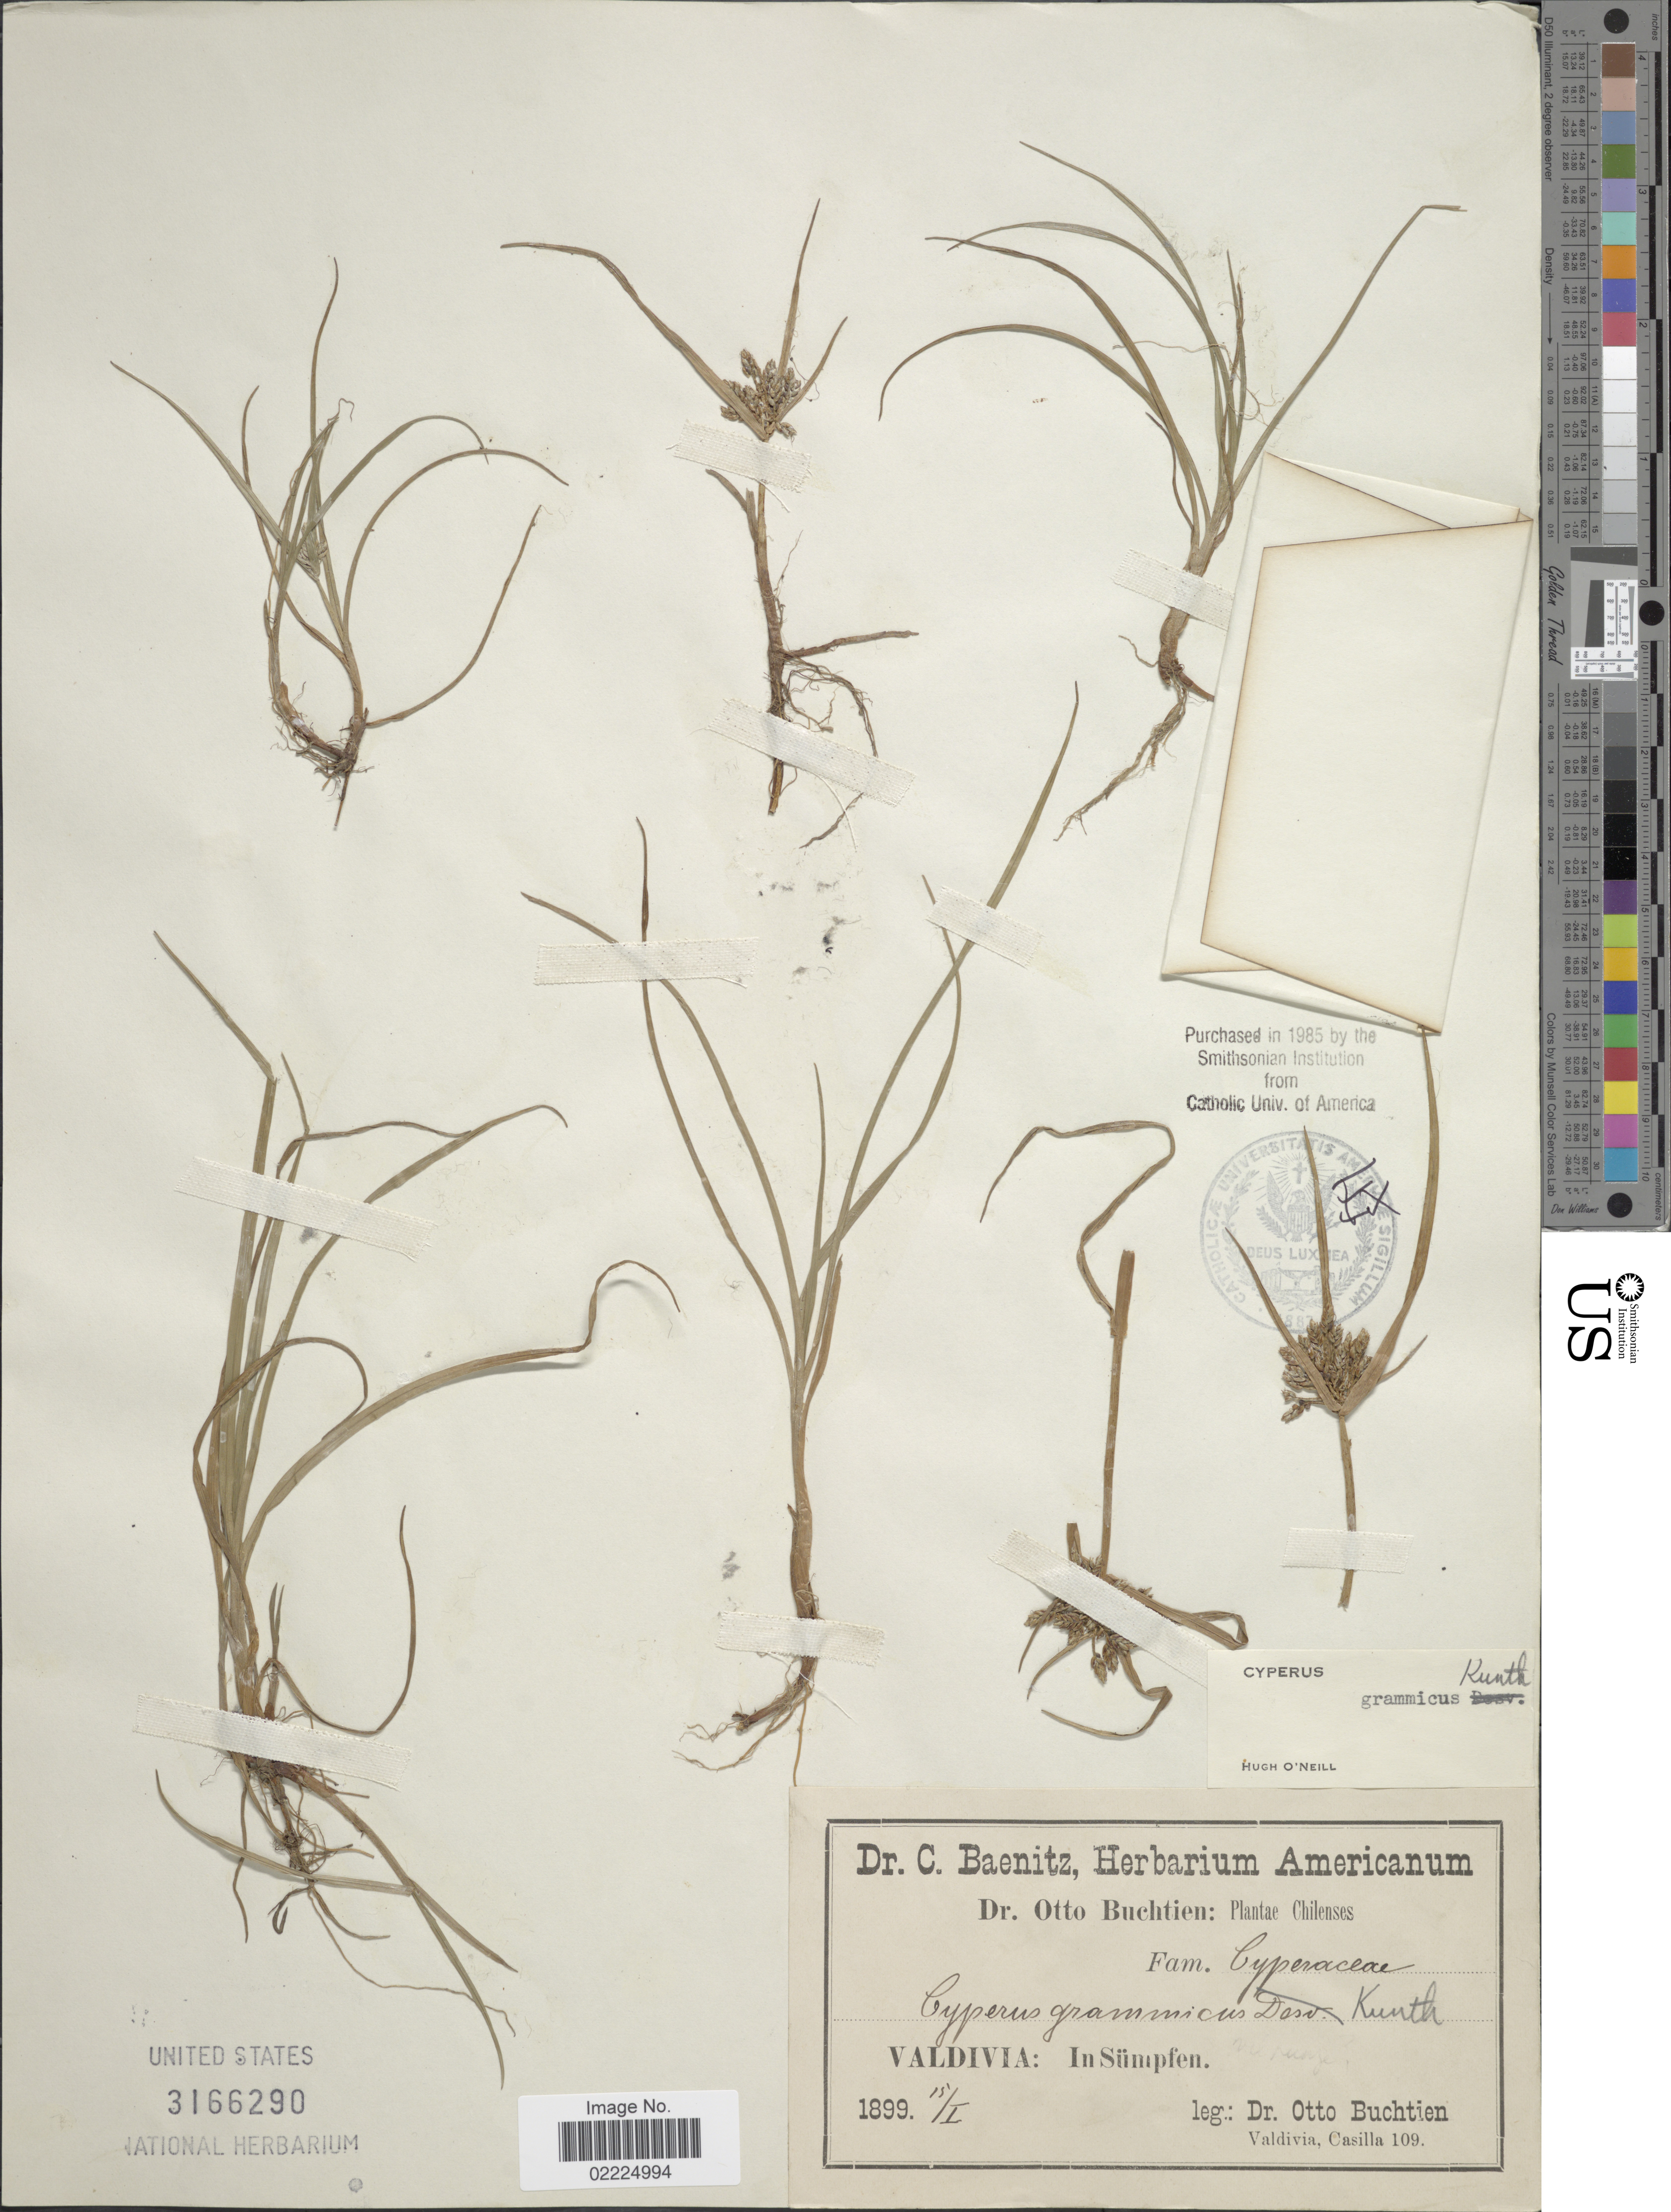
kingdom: Plantae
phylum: Tracheophyta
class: Liliopsida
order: Poales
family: Cyperaceae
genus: Cyperus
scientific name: Cyperus grammicus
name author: Kunze ex Kunth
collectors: O. Buchtien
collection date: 1899-01-15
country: Chile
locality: Valdivia: In Sümpfen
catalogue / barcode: US 3166290